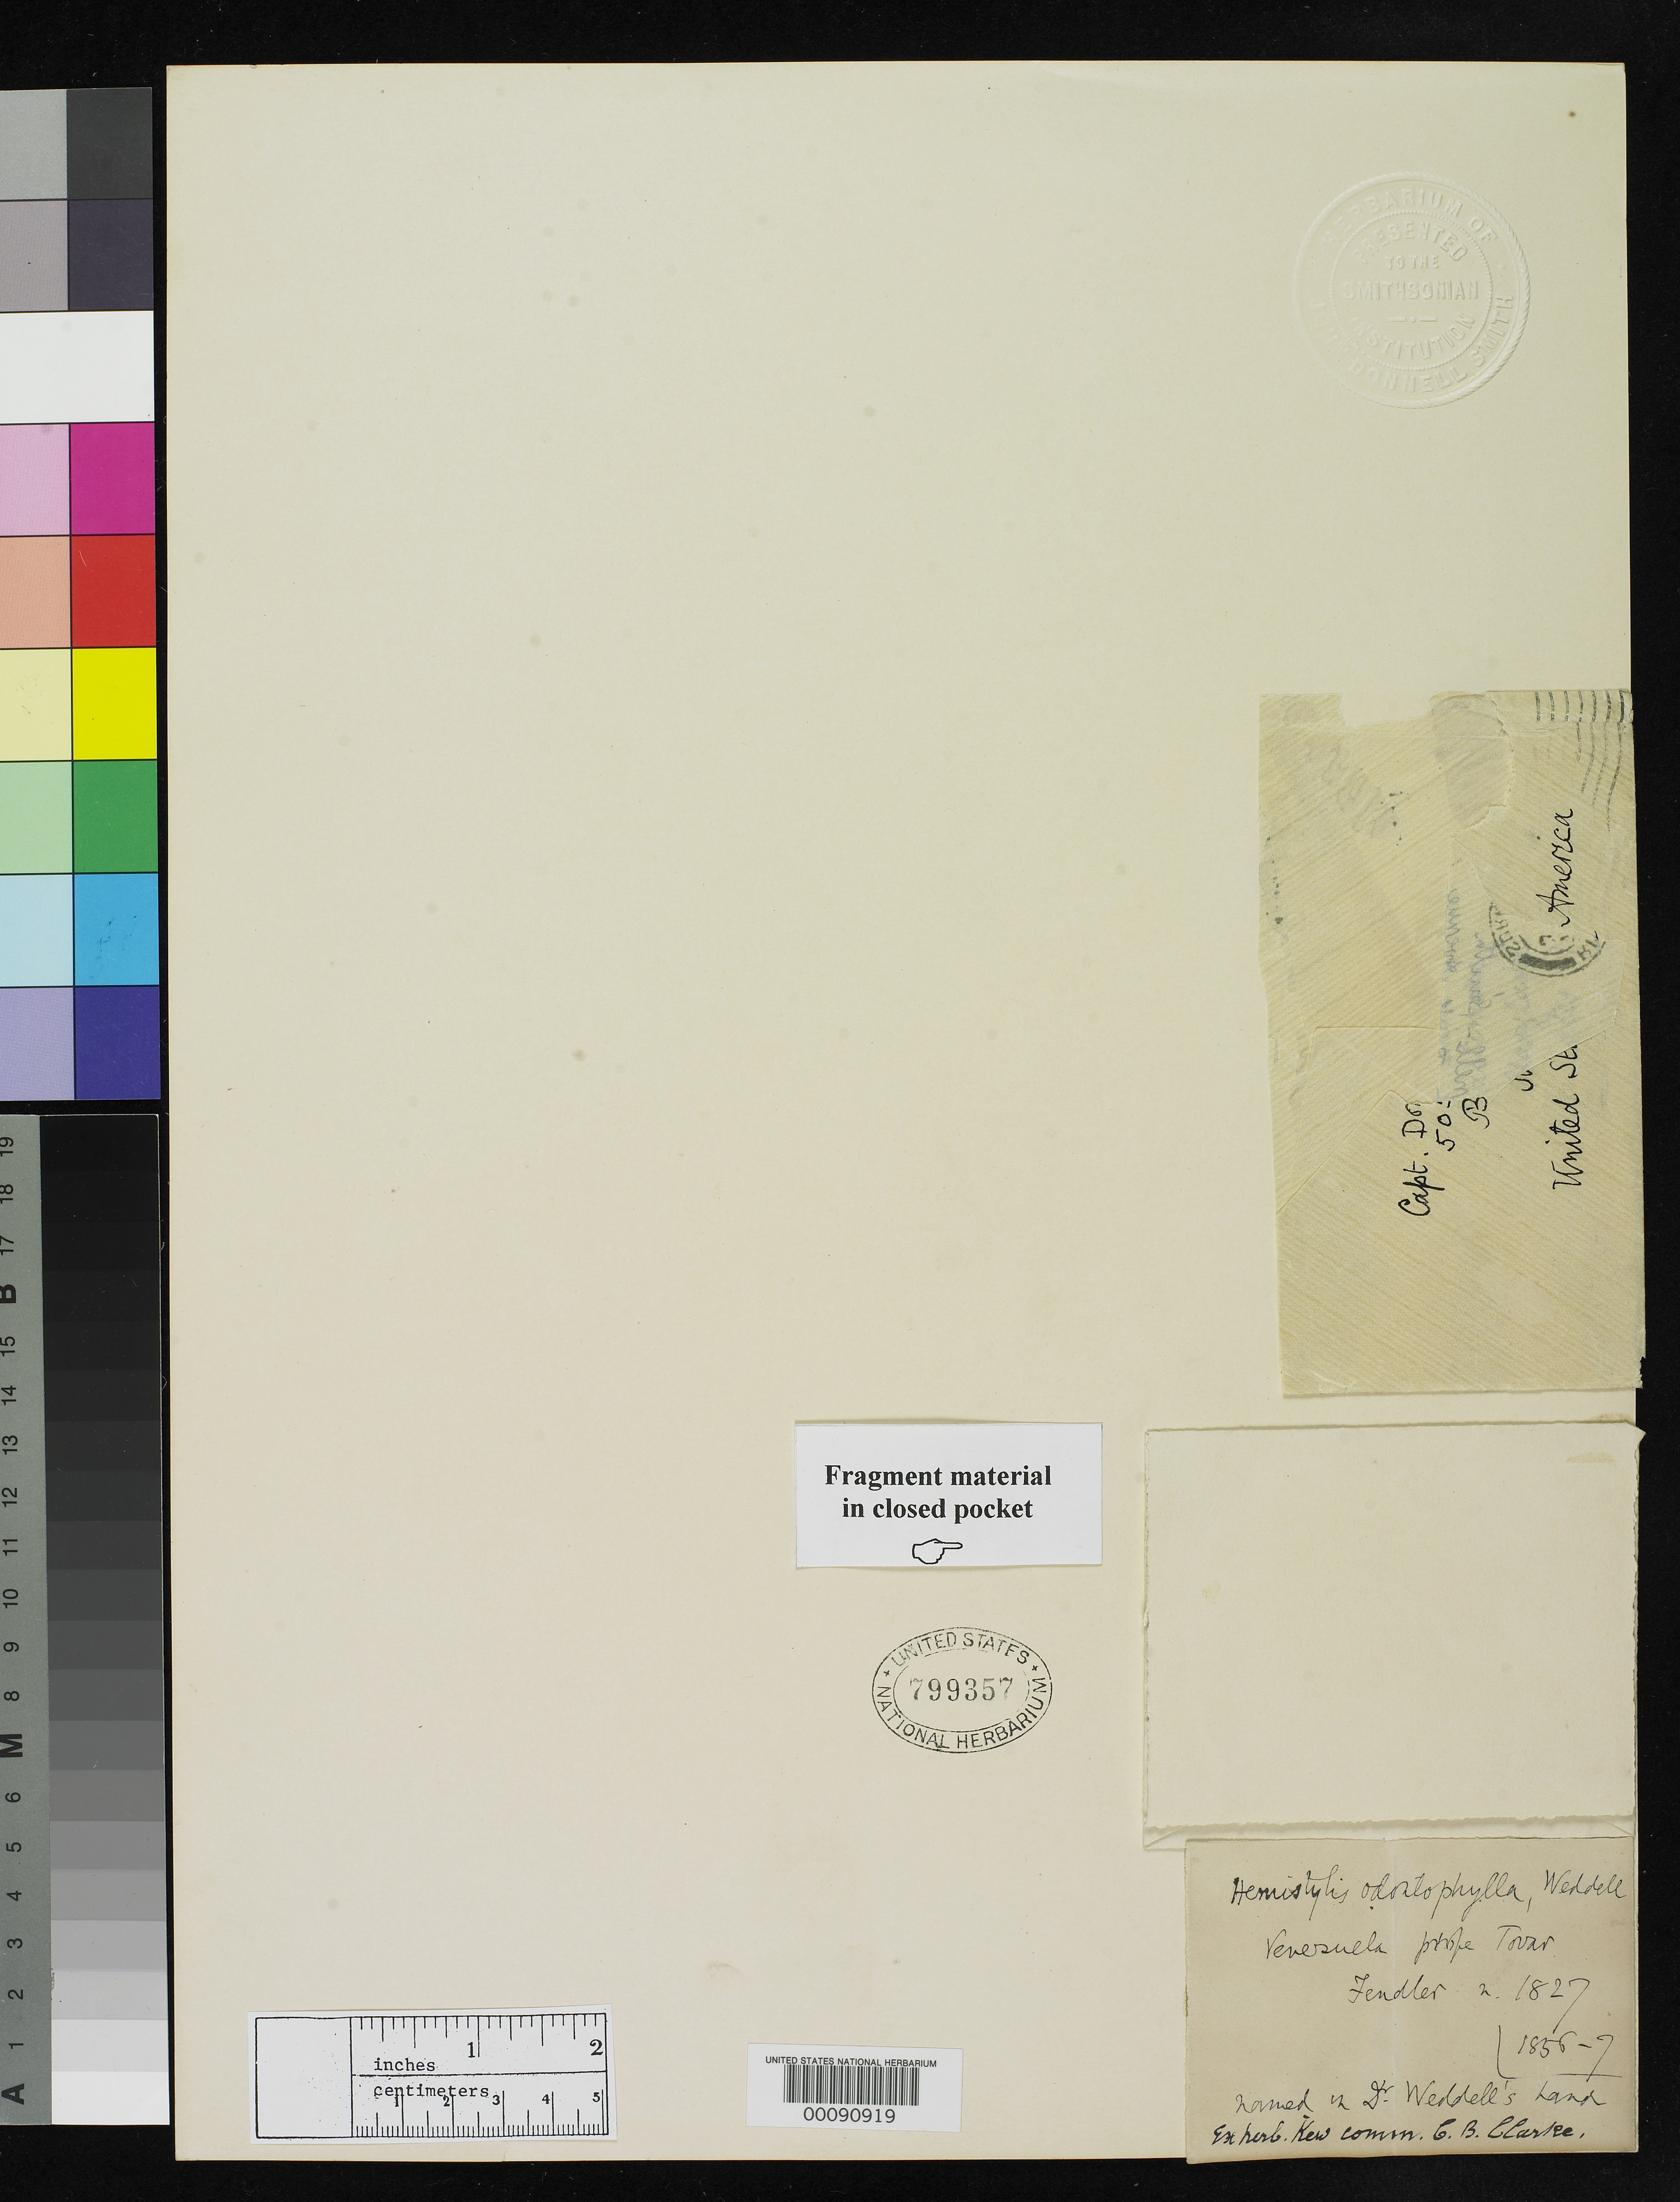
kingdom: Plantae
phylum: Tracheophyta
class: Magnoliopsida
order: Rosales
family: Urticaceae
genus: Hemistylus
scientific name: Hemistylus odontophylla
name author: Wedd. in DC.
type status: Type Fragment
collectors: A. Fendler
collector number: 1827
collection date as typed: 1827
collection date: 1827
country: Venezuela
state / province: Aragua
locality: Near Tovar.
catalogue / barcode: US 799357